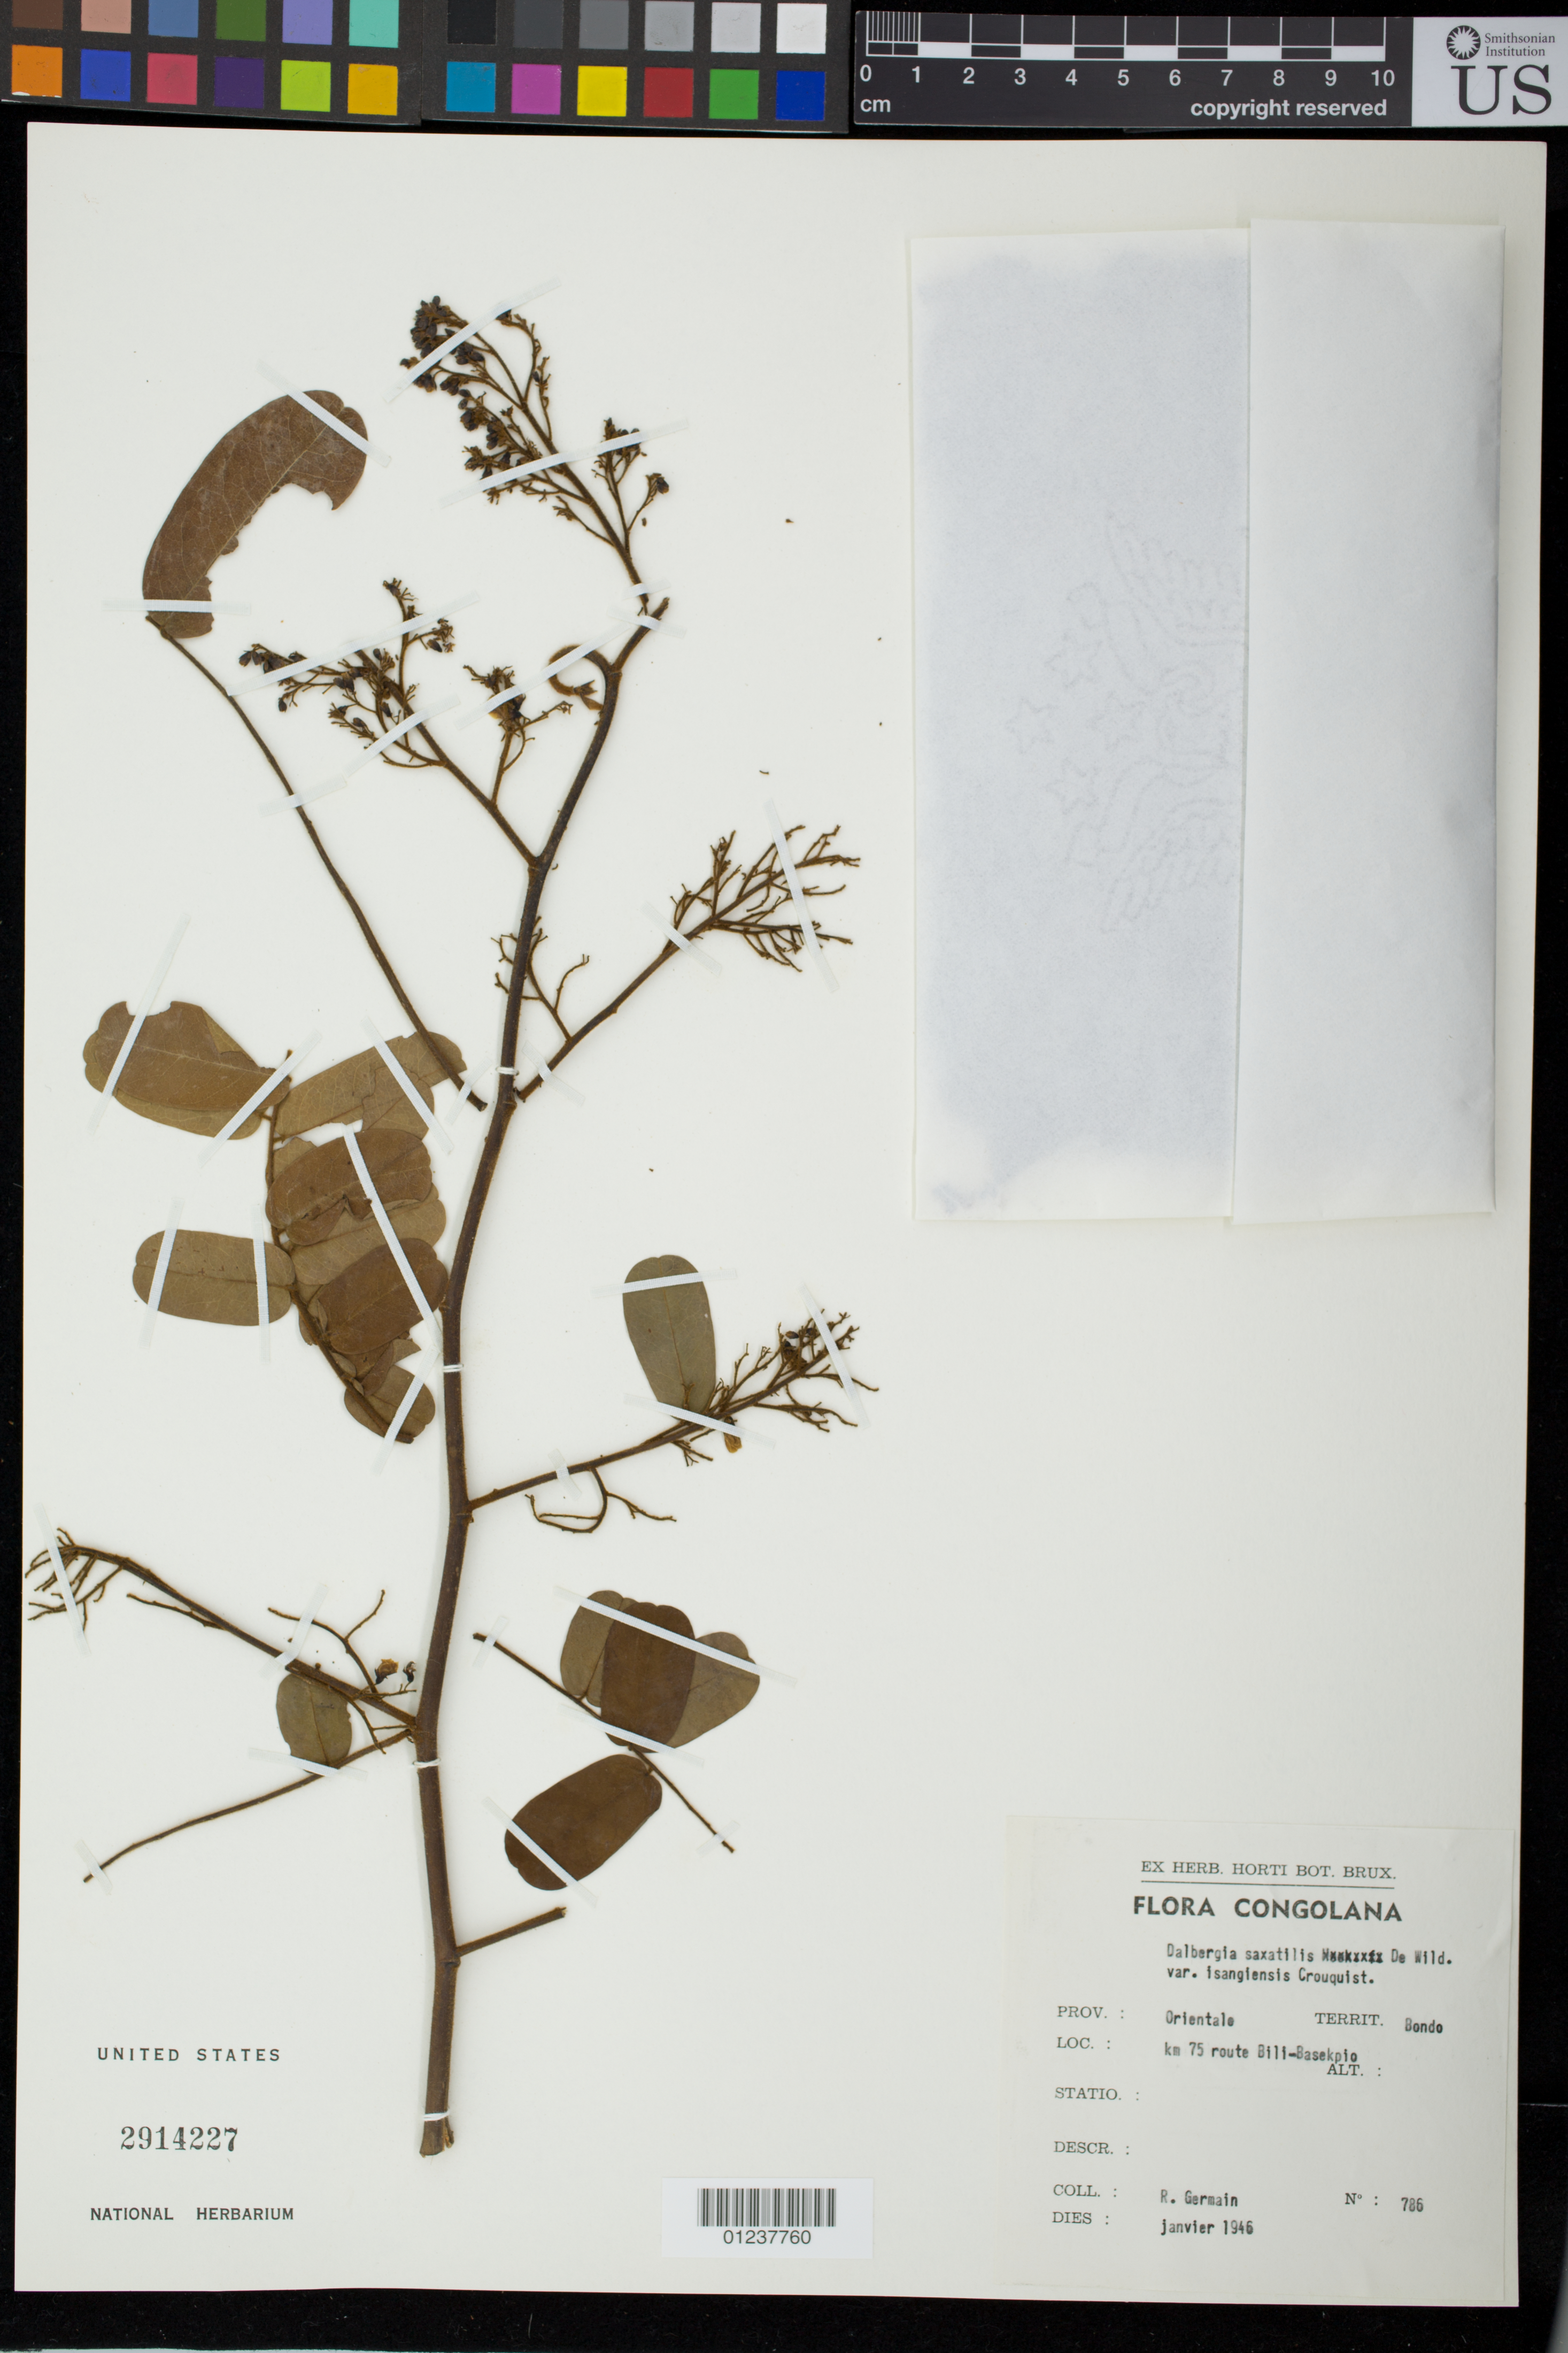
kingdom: Plantae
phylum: Tracheophyta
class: Magnoliopsida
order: Fabales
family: Fabaceae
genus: Dalbergia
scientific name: Dalbergia saxatilis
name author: Hook. f.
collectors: R. Germain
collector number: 786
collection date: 1946-01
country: Congo, Democratic Republic of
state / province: Kasai-Oriental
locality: Orientale.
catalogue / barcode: US 2914227